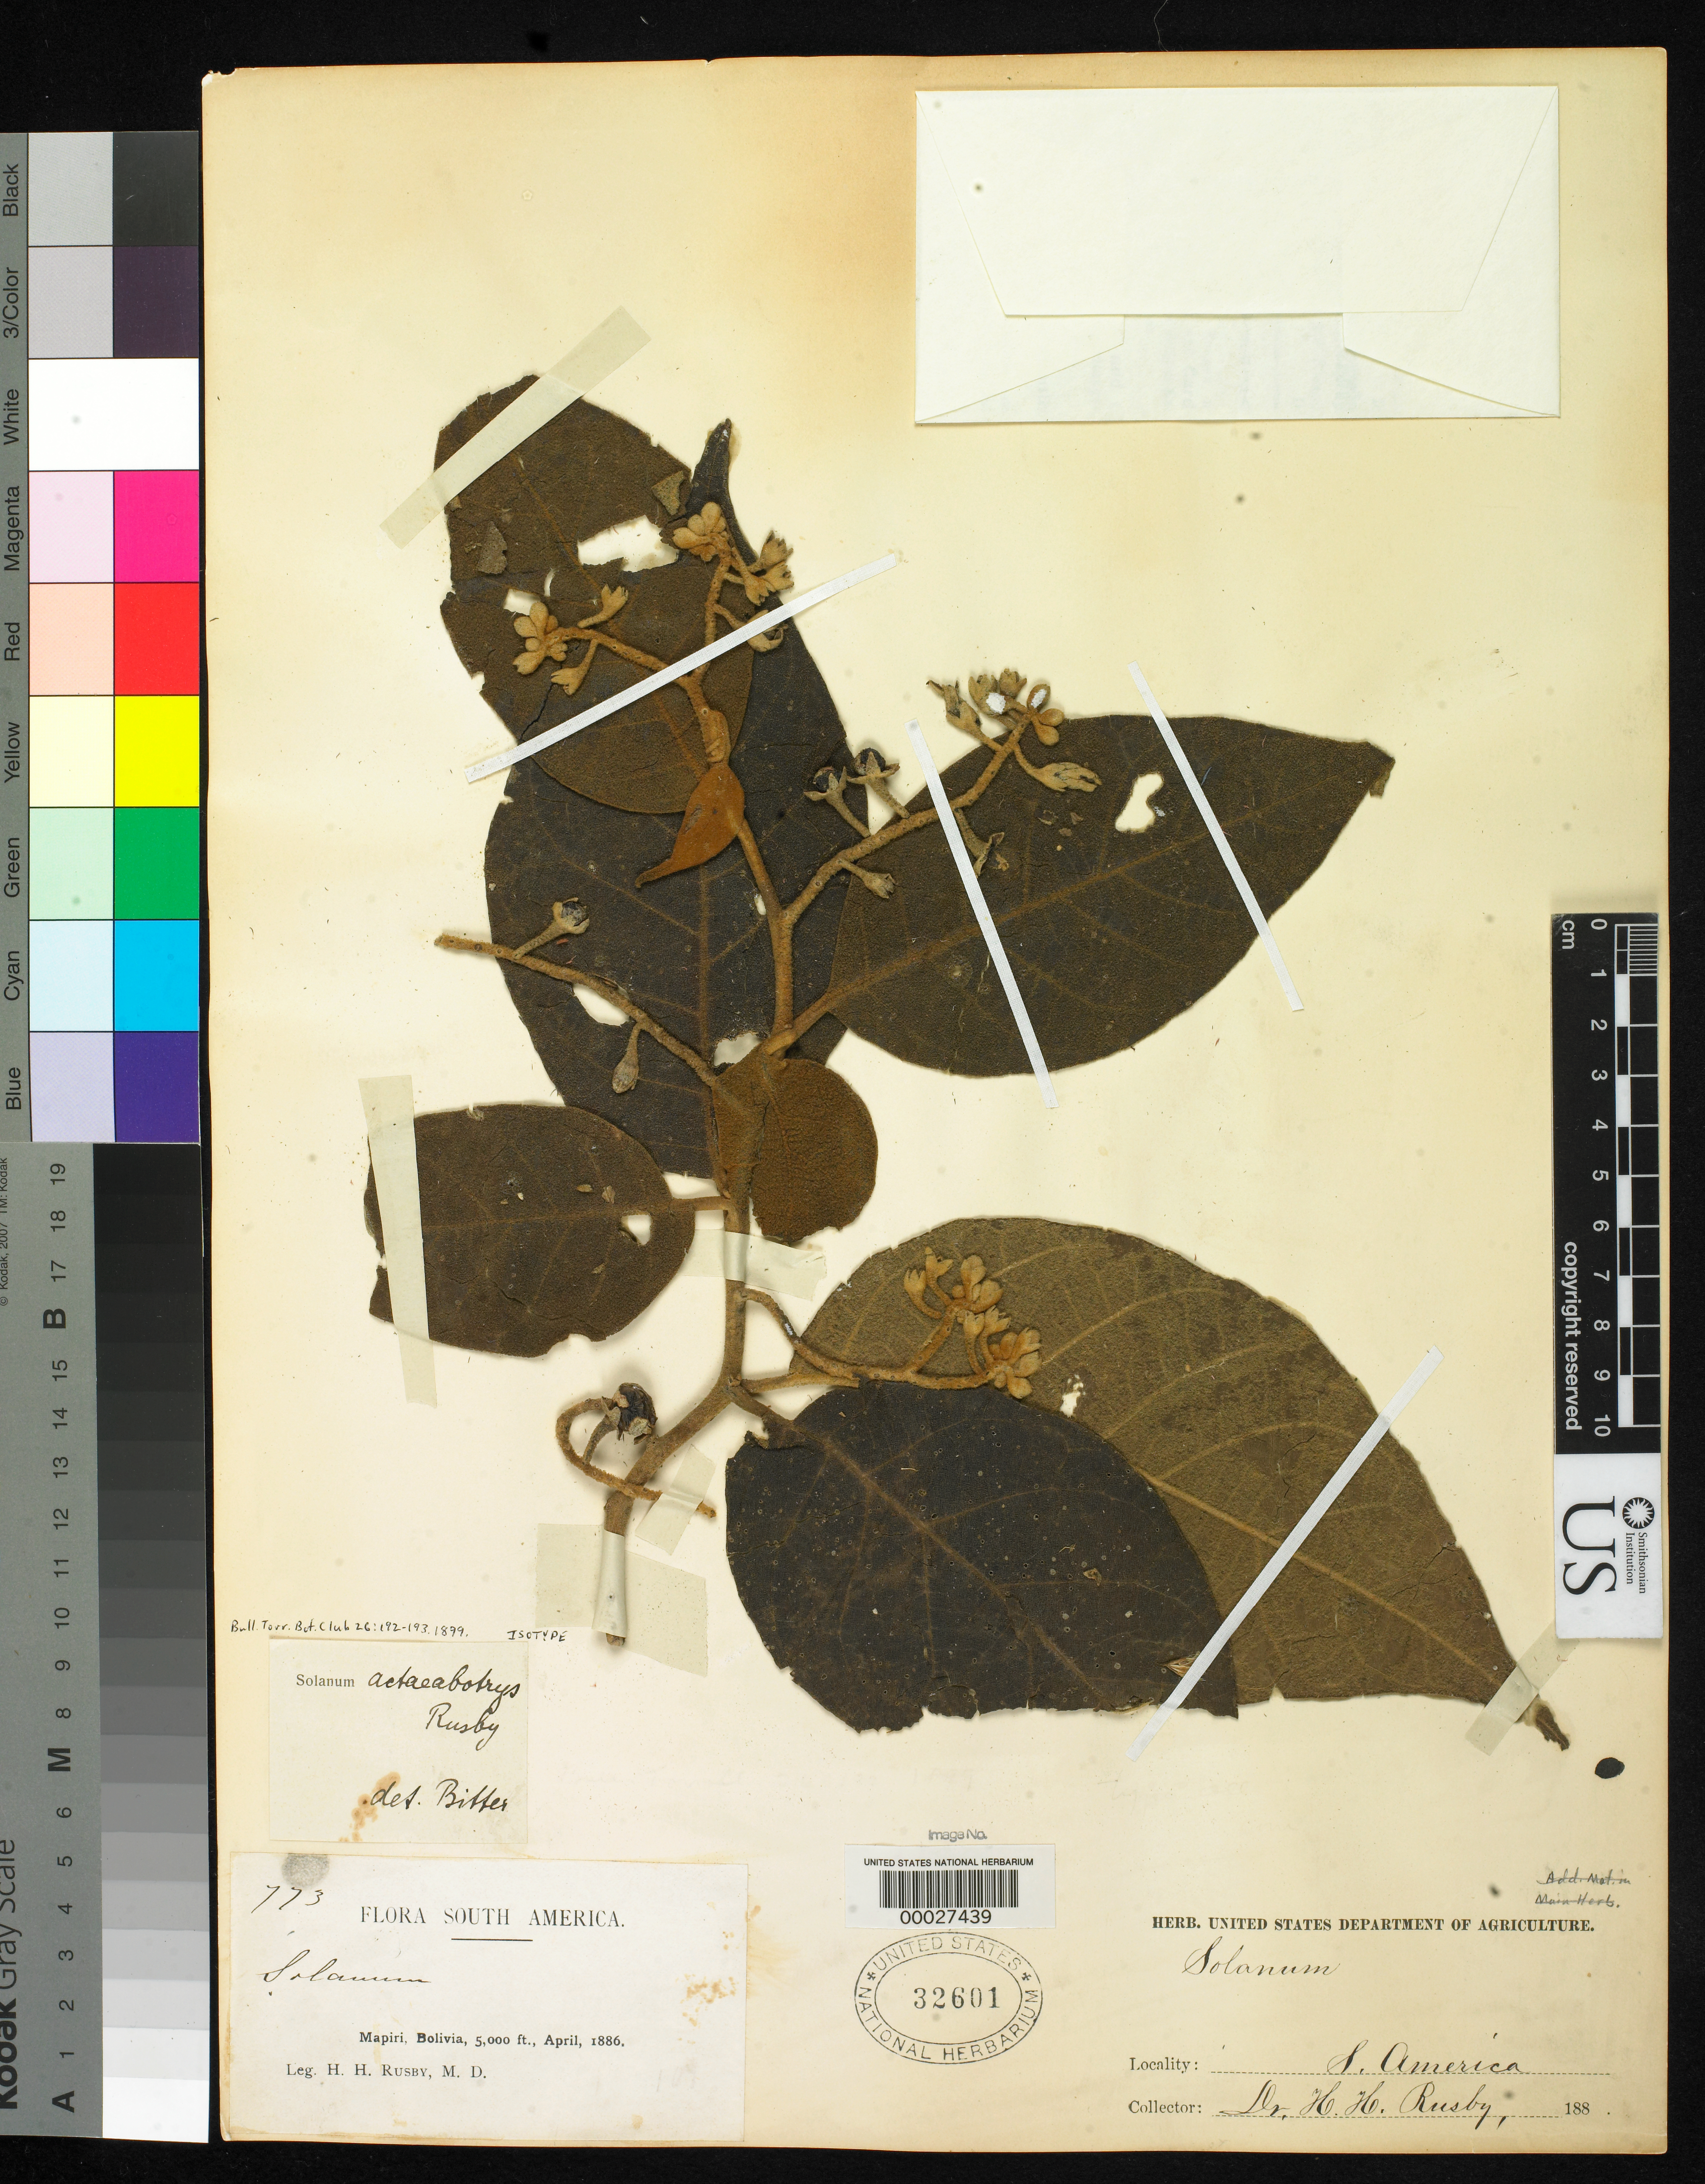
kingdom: Plantae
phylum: Tracheophyta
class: Magnoliopsida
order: Solanales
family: Solanaceae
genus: Solanum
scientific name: Solanum actaeabotrys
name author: Rusby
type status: Isotype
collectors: H. H. Rusby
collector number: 773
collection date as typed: Apr 1886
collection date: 1886-04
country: Bolivia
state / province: La Páz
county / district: Larecaja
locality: Mapiri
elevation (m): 1524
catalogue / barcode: US 32601